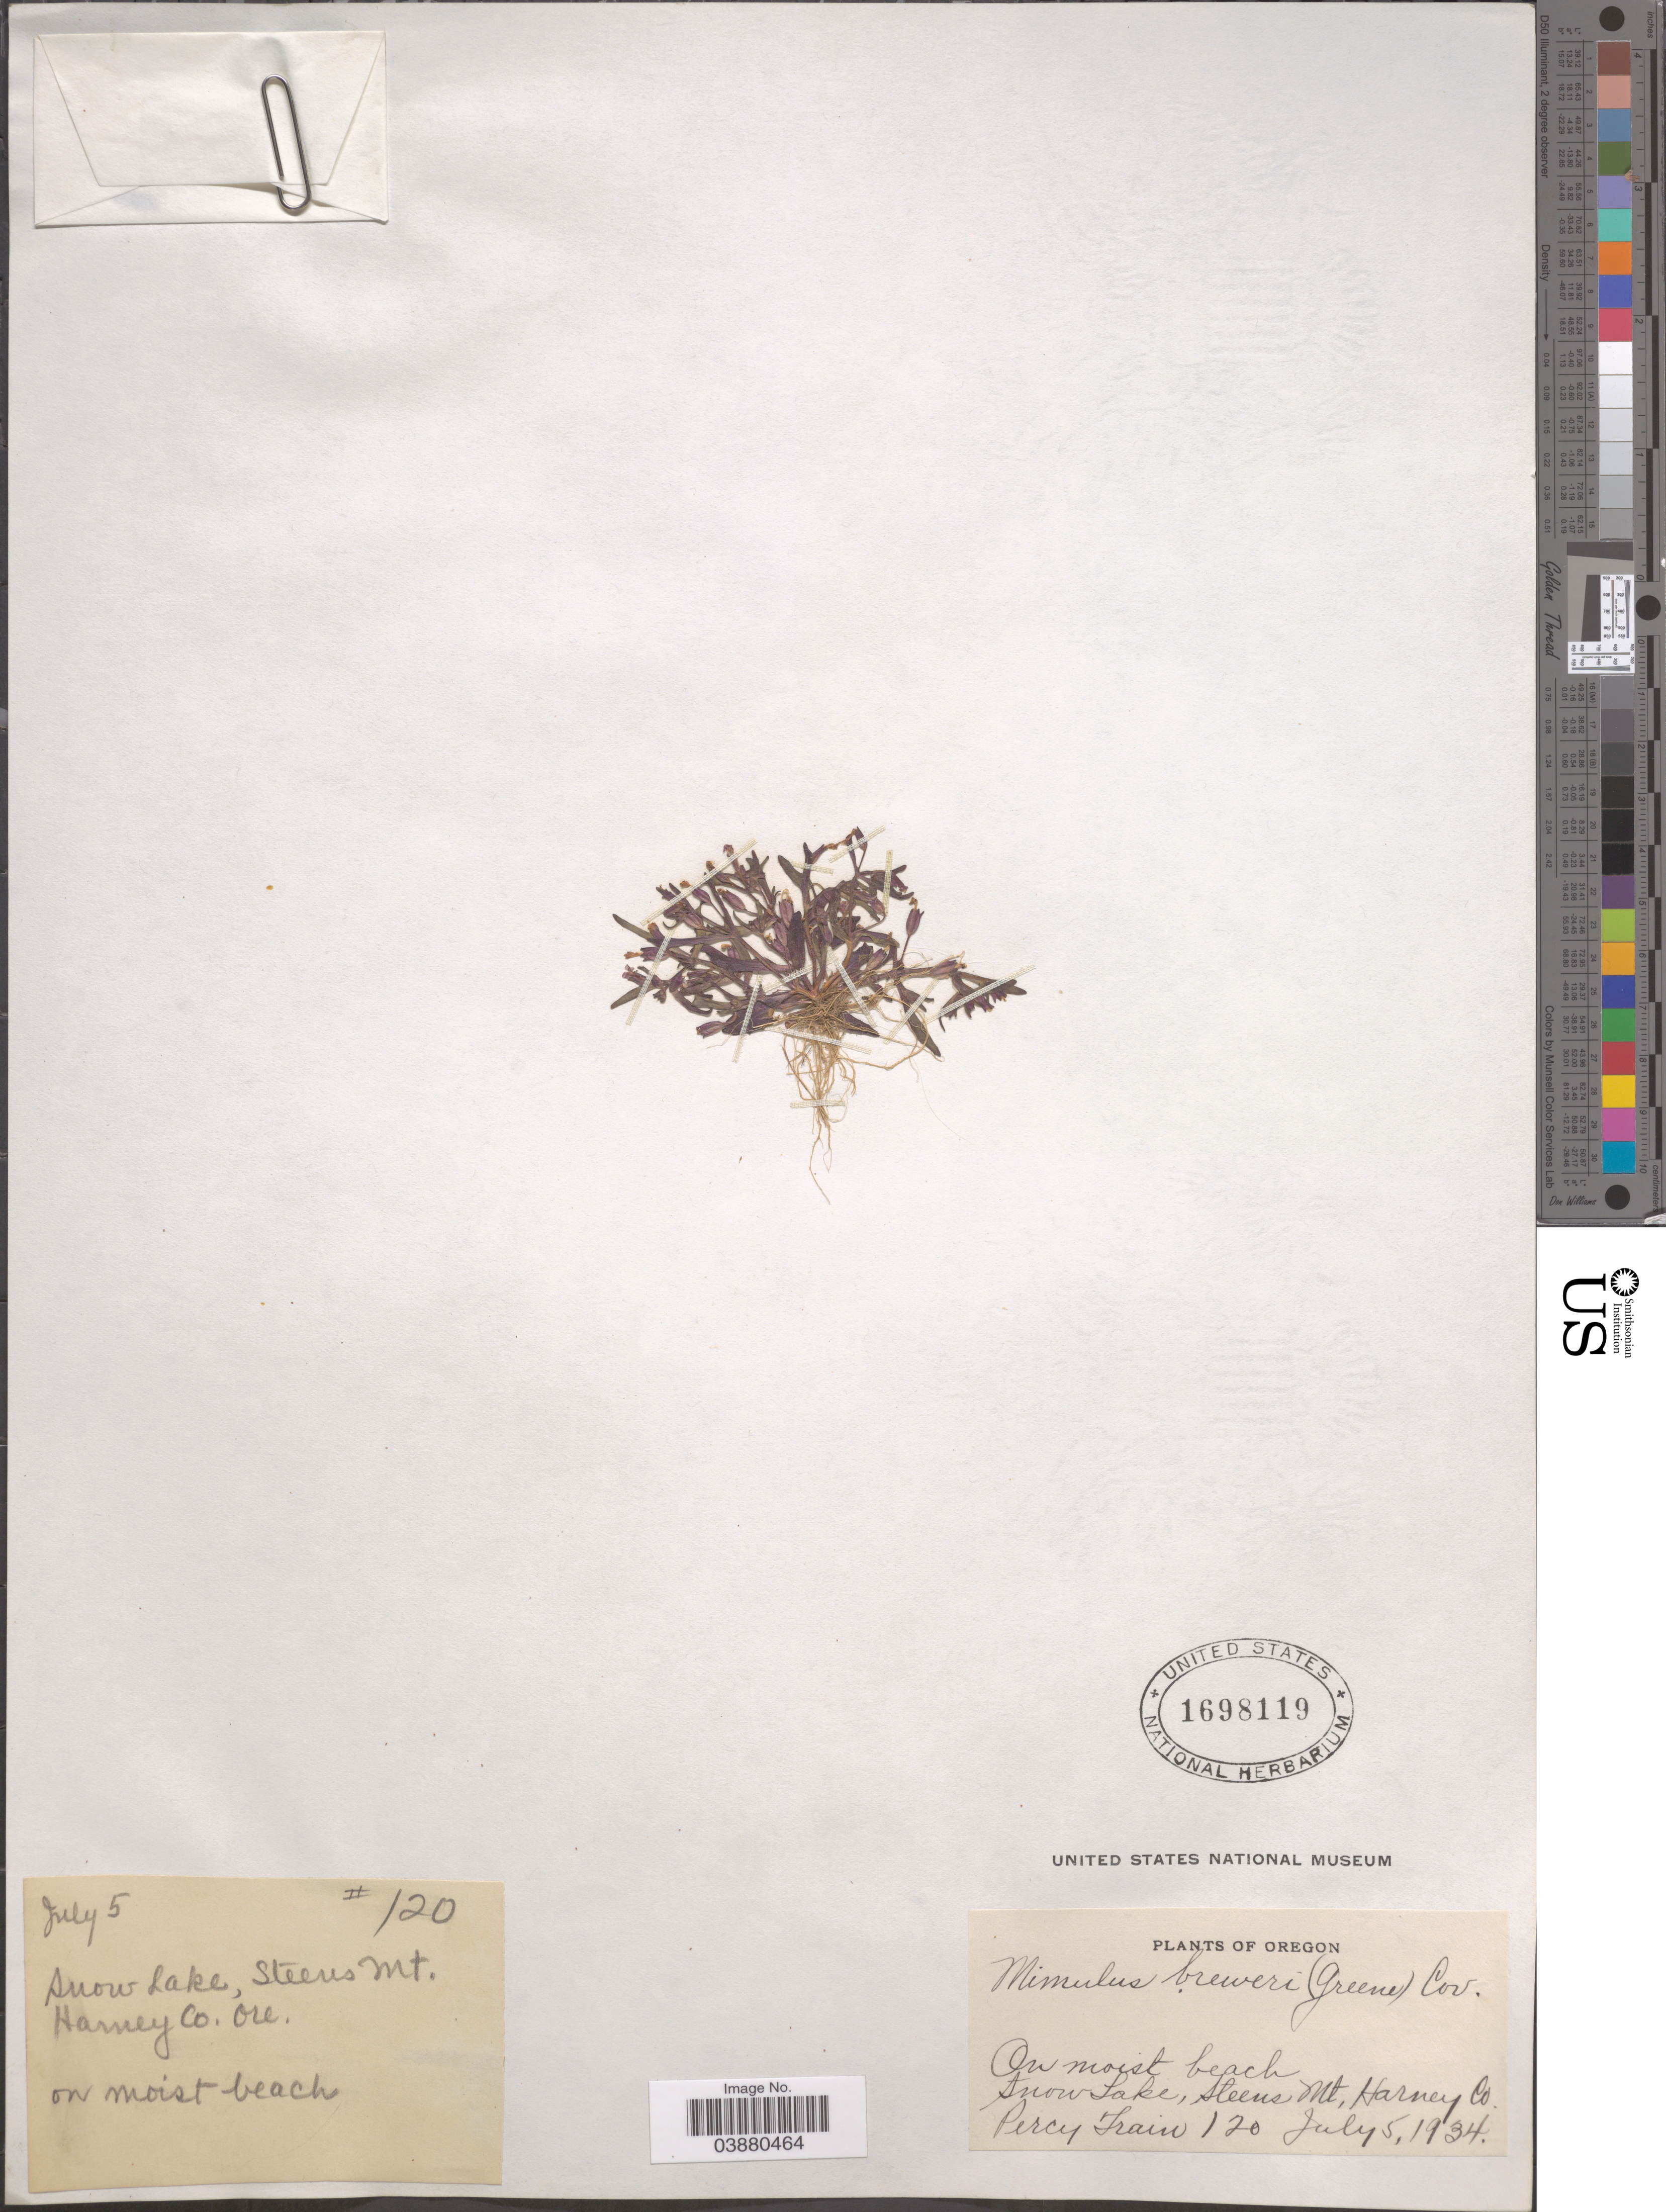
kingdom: Plantae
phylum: Tracheophyta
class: Magnoliopsida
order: Lamiales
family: Phrymaceae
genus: Mimulus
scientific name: Mimulus breweri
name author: (Greene) Coville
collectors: P. Train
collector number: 120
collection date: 1934-07-05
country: United States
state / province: Oregon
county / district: Harney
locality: Snow Lake, Steens Mt, Harney Co.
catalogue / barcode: US 1698119